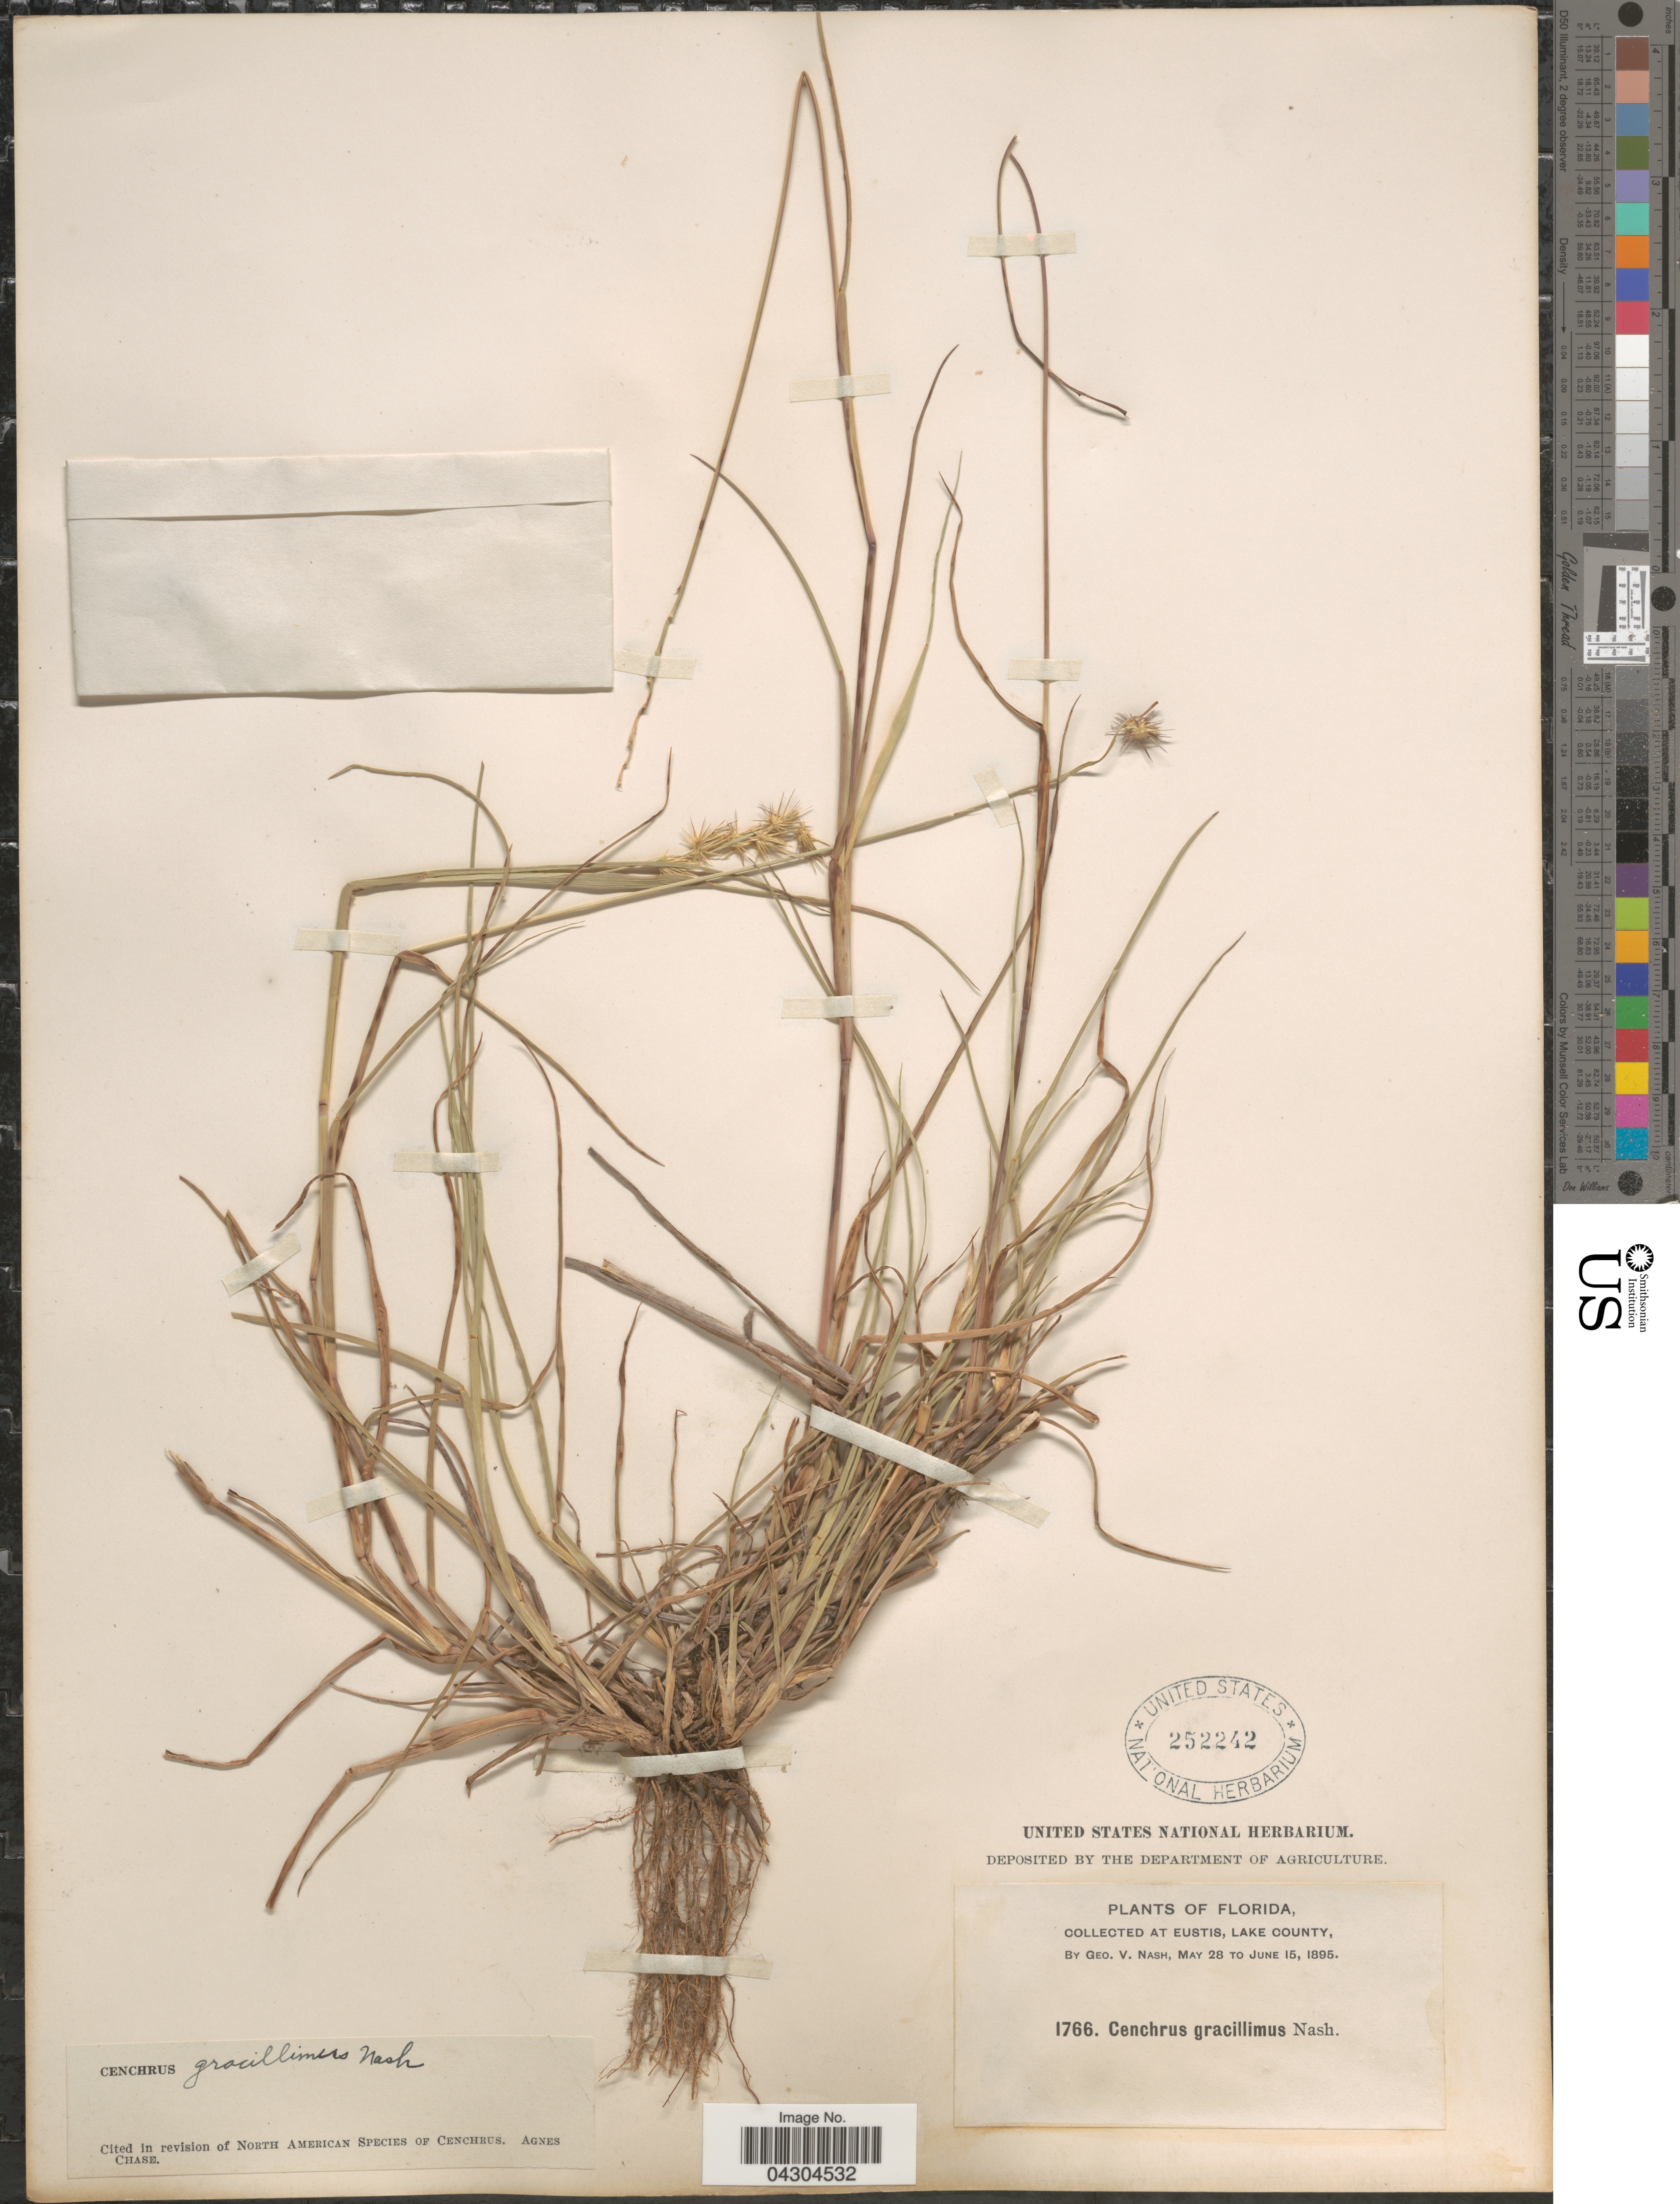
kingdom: Plantae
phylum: Tracheophyta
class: Liliopsida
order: Poales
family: Poaceae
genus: Cenchrus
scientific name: Cenchrus gracillimus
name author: Nash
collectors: G. V. Nash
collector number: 1766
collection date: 1895-05-28/1895-06-15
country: United States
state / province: Florida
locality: At Eustis, Lake County.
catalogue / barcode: US 252242